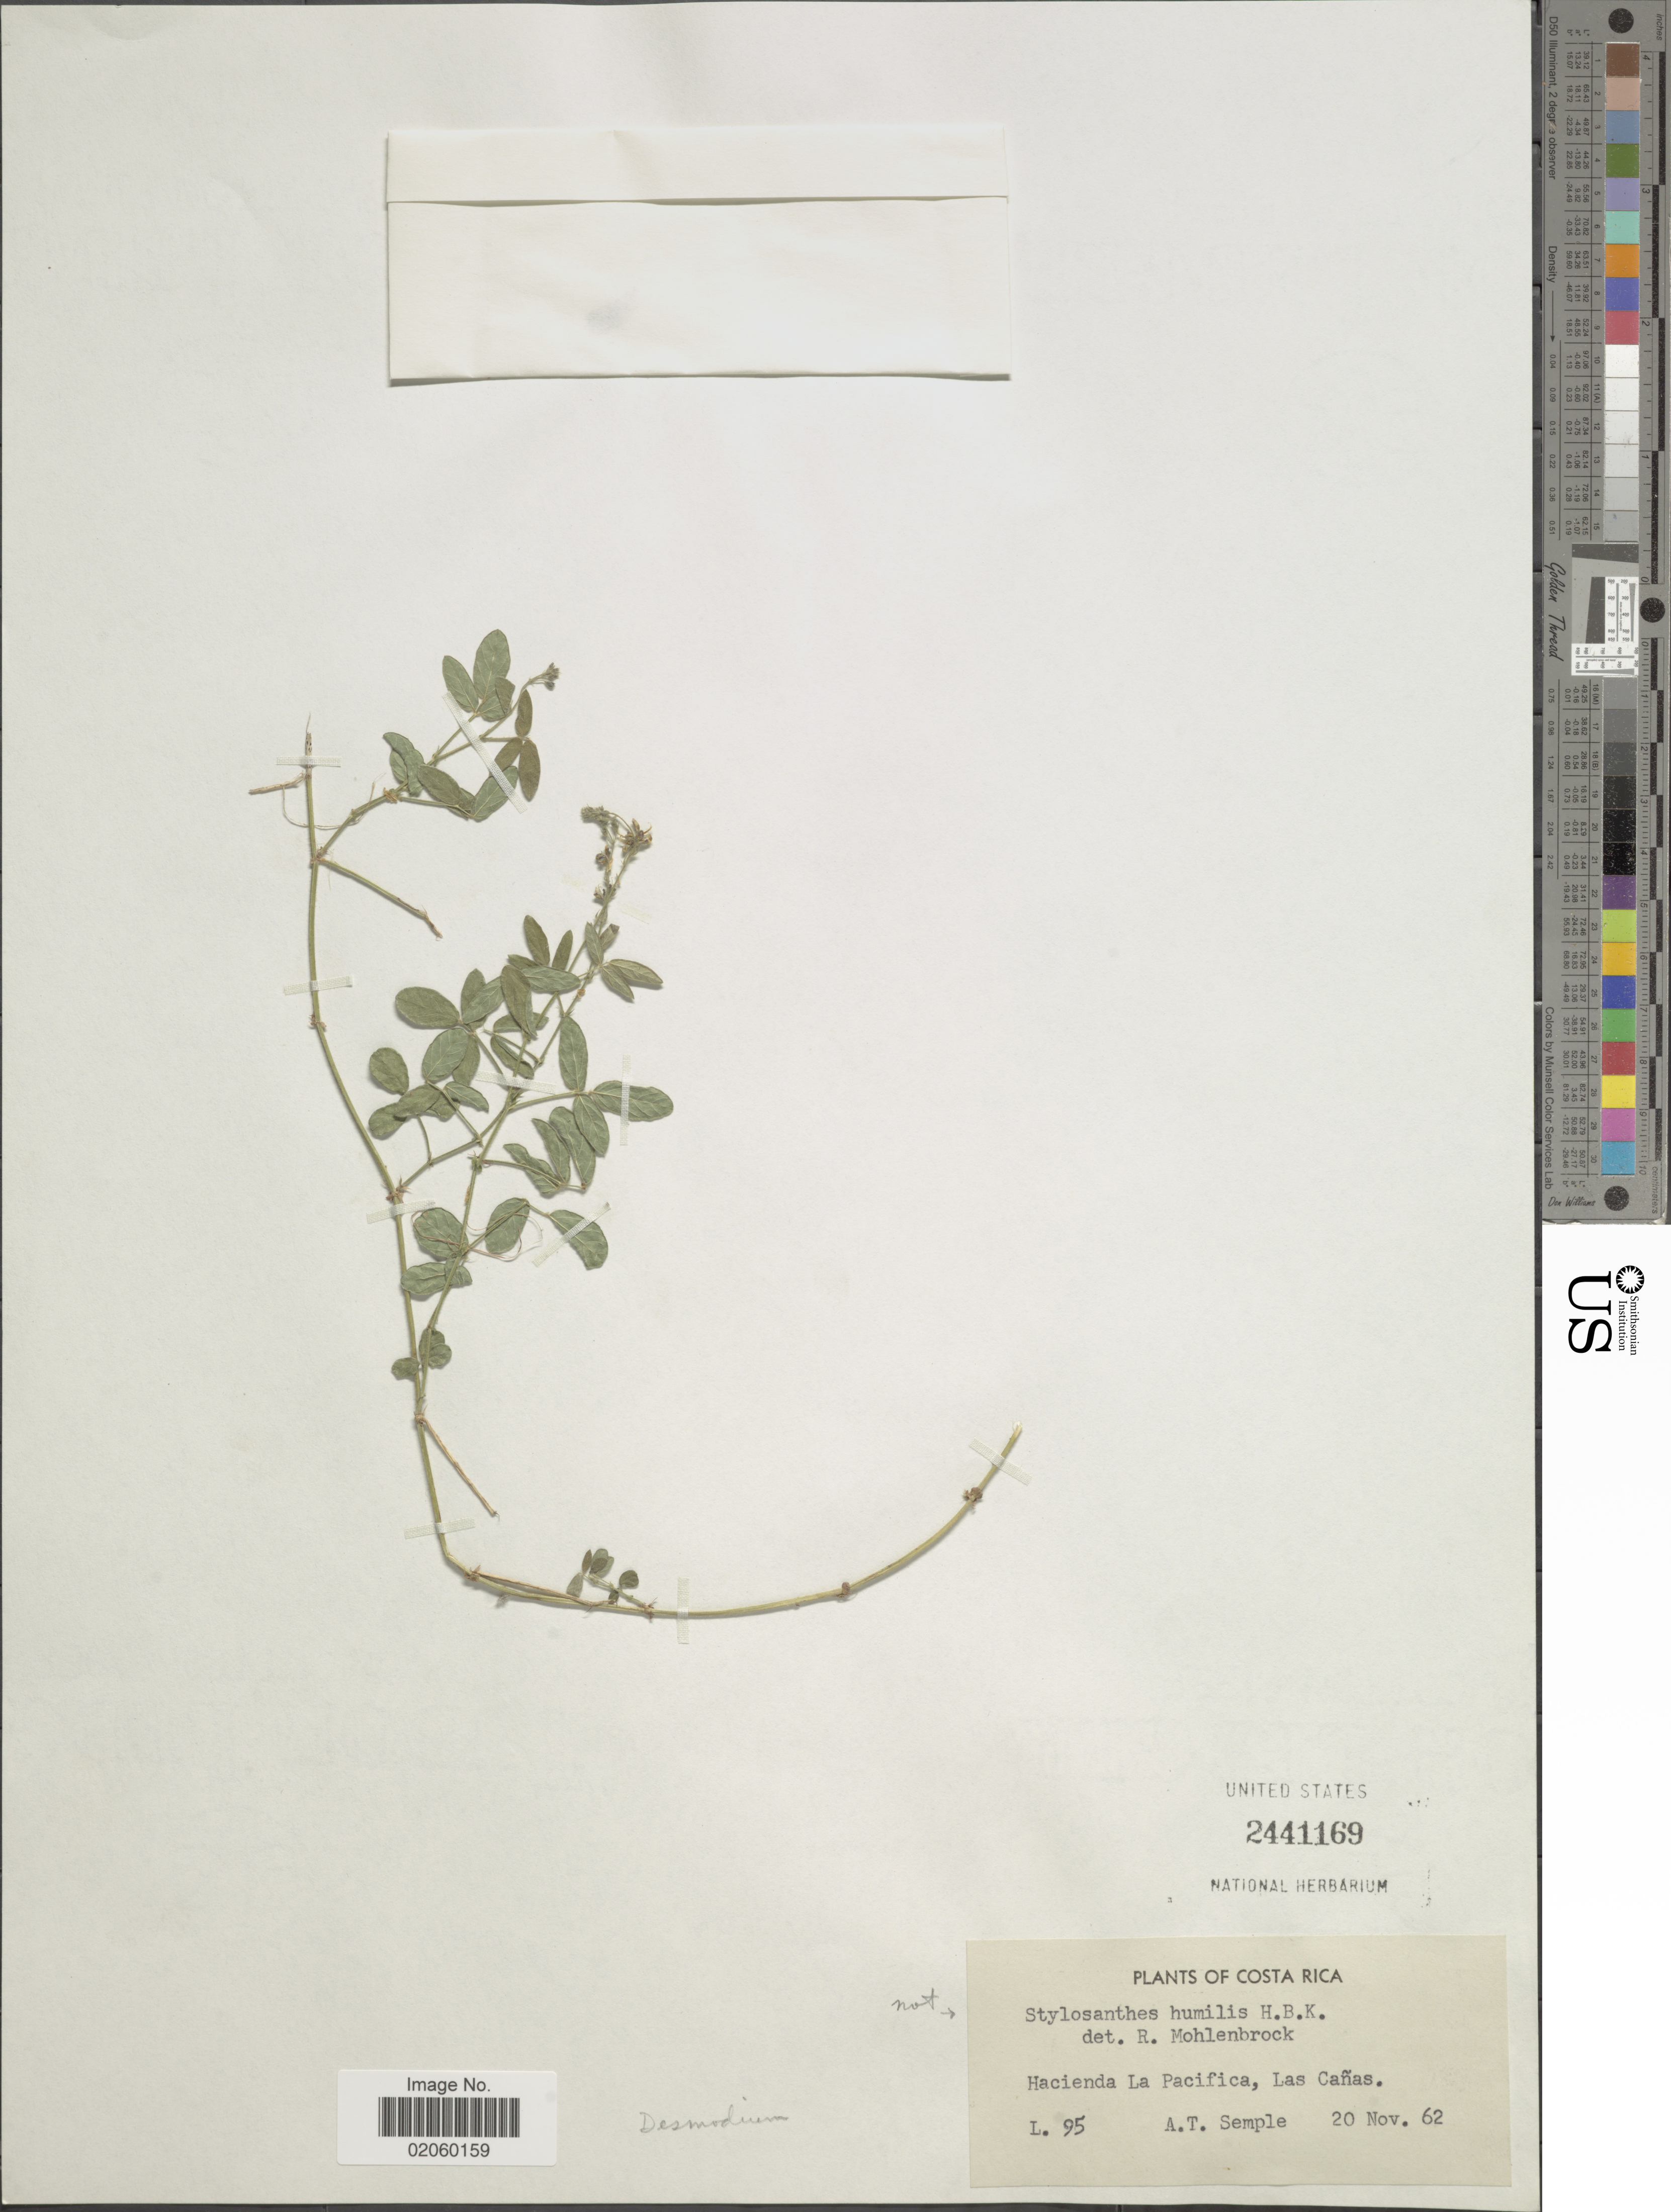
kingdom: Plantae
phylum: Tracheophyta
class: Magnoliopsida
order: Fabales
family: Fabaceae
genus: Desmodium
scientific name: Desmodium sp.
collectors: A. Semple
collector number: L 95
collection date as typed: Transcribed d/m/y: 20/11/62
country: Costa Rica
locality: Hacienda La Pacifica, Las Canas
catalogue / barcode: US 2441169